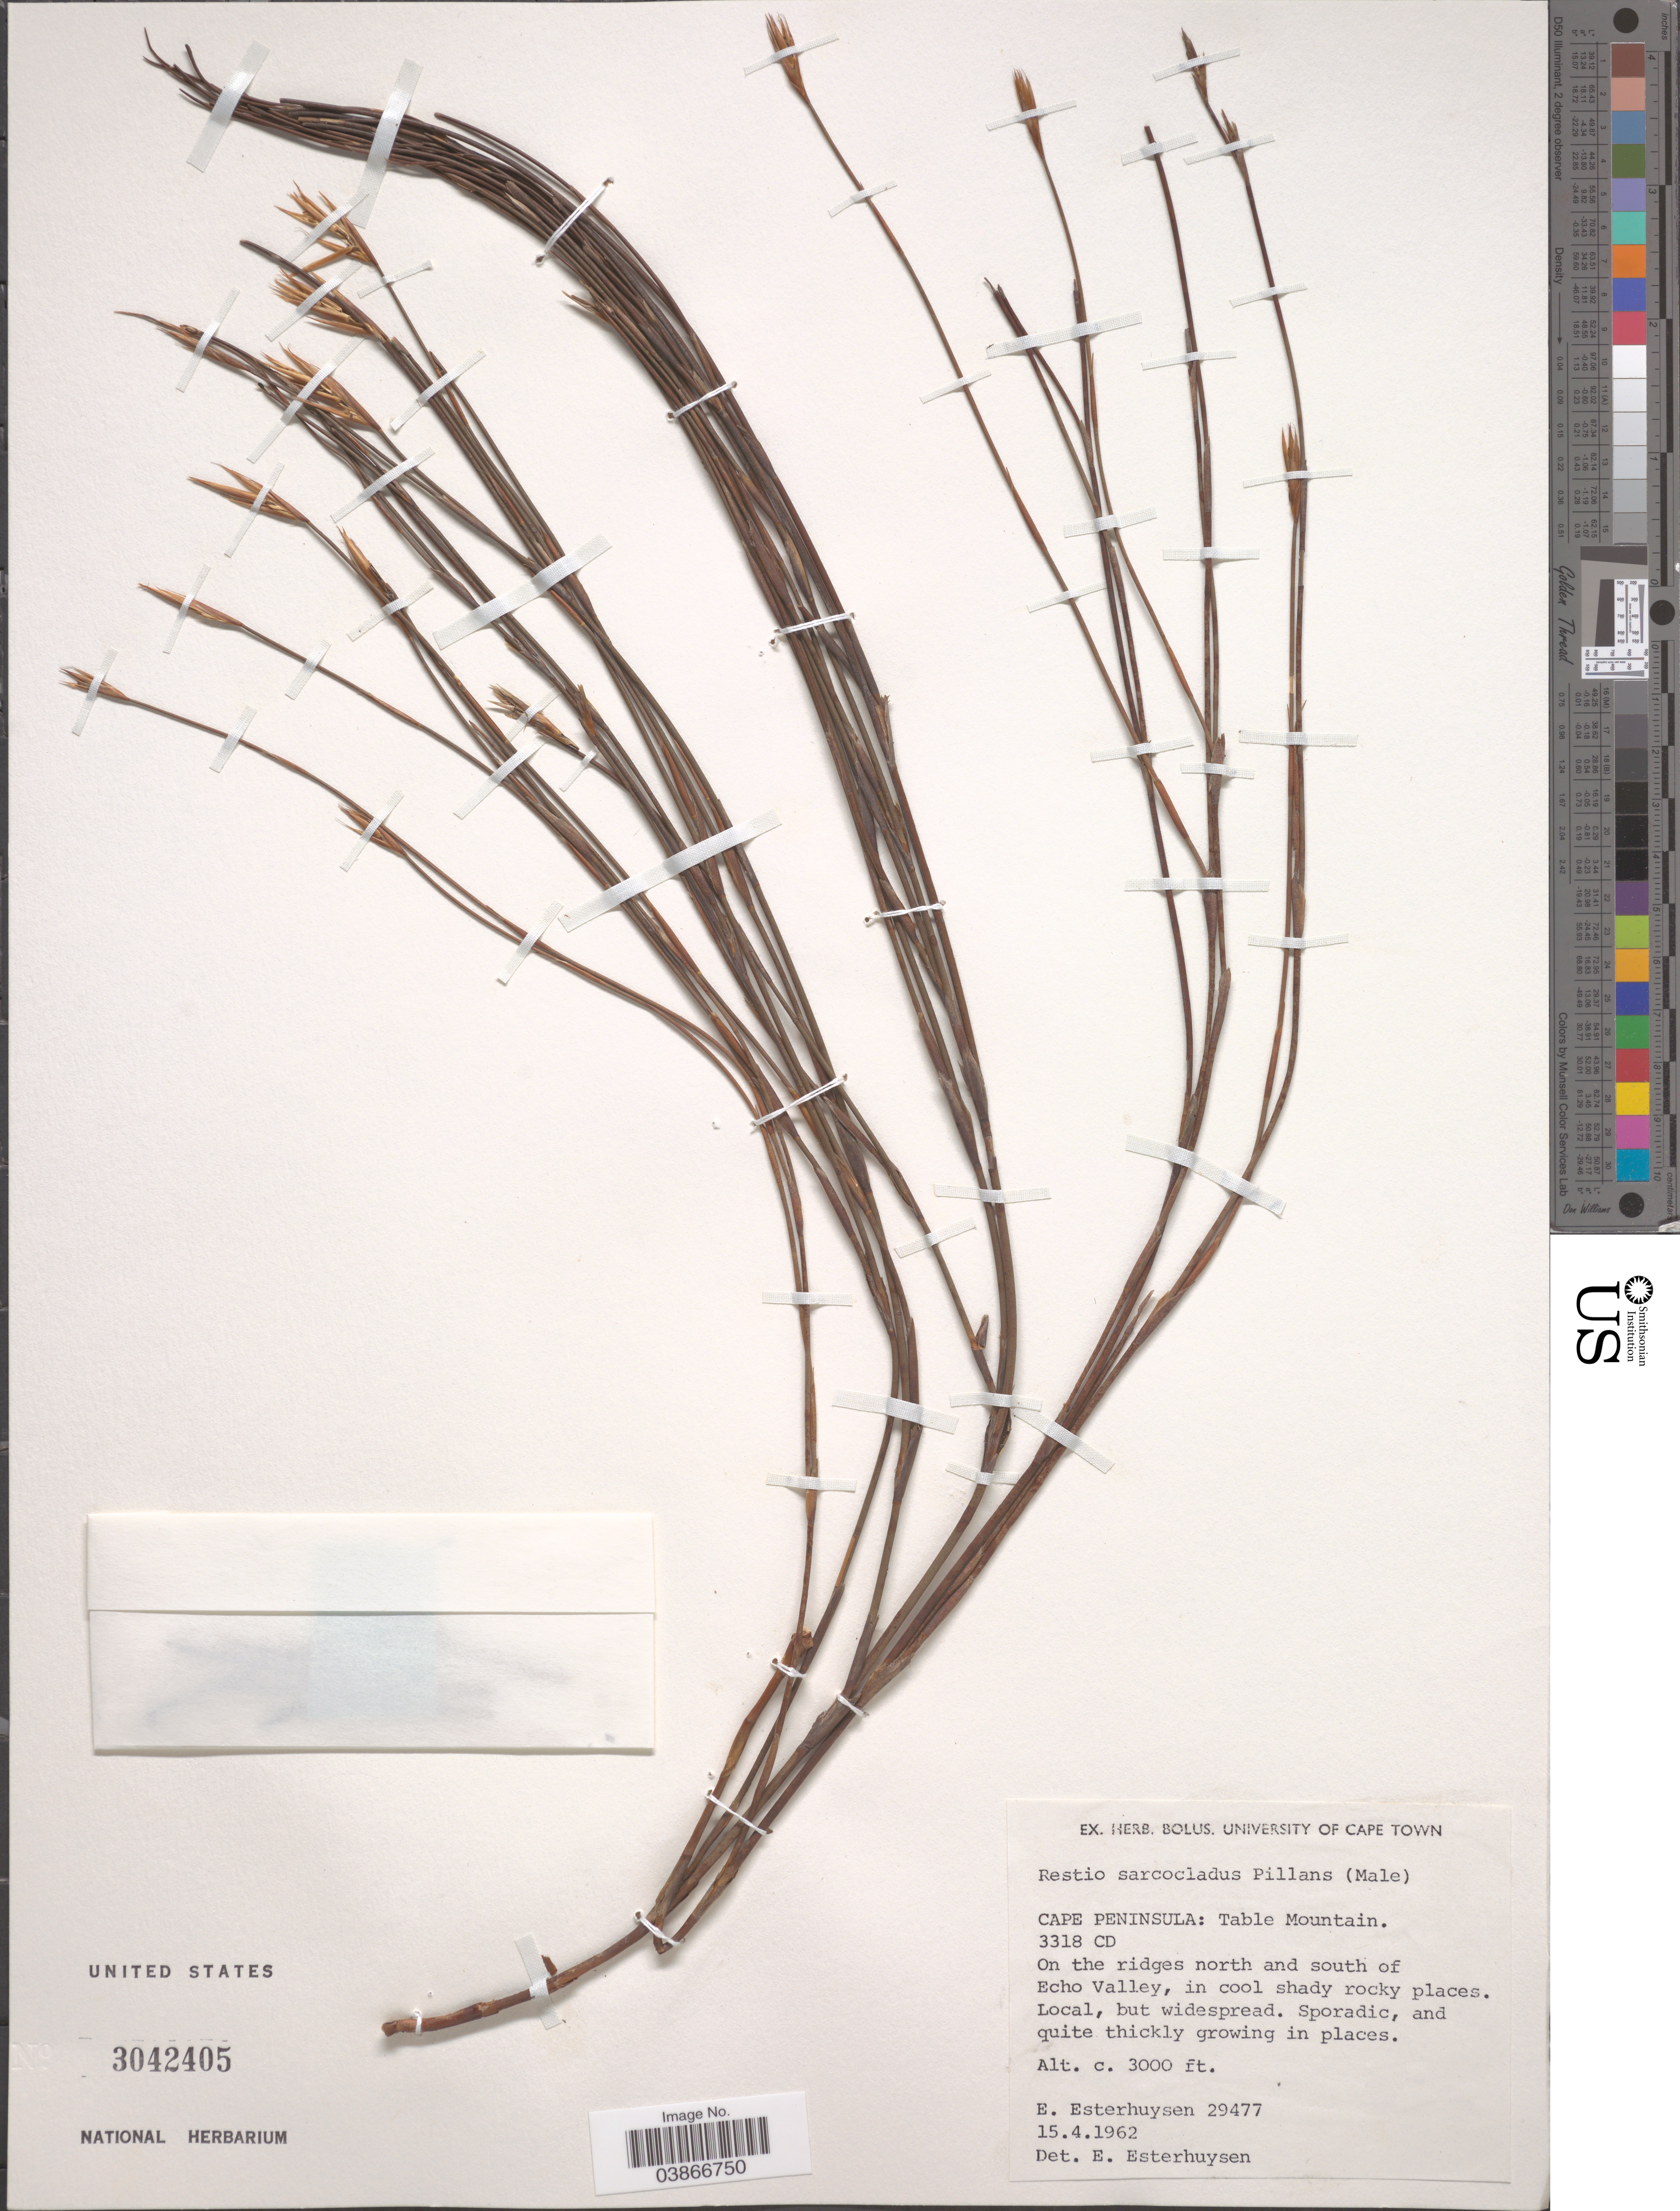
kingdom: Plantae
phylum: Tracheophyta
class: Liliopsida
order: Poales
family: Restionaceae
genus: Restio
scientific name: Restio sarcoclados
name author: Mast.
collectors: E. E. Esterhuysen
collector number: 29477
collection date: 1962-04-15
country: South Africa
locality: Cape Peninsula: Table Mountain. 3318 CD. On the ridges north and south of Echo Valley.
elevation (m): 914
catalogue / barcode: US 3042405